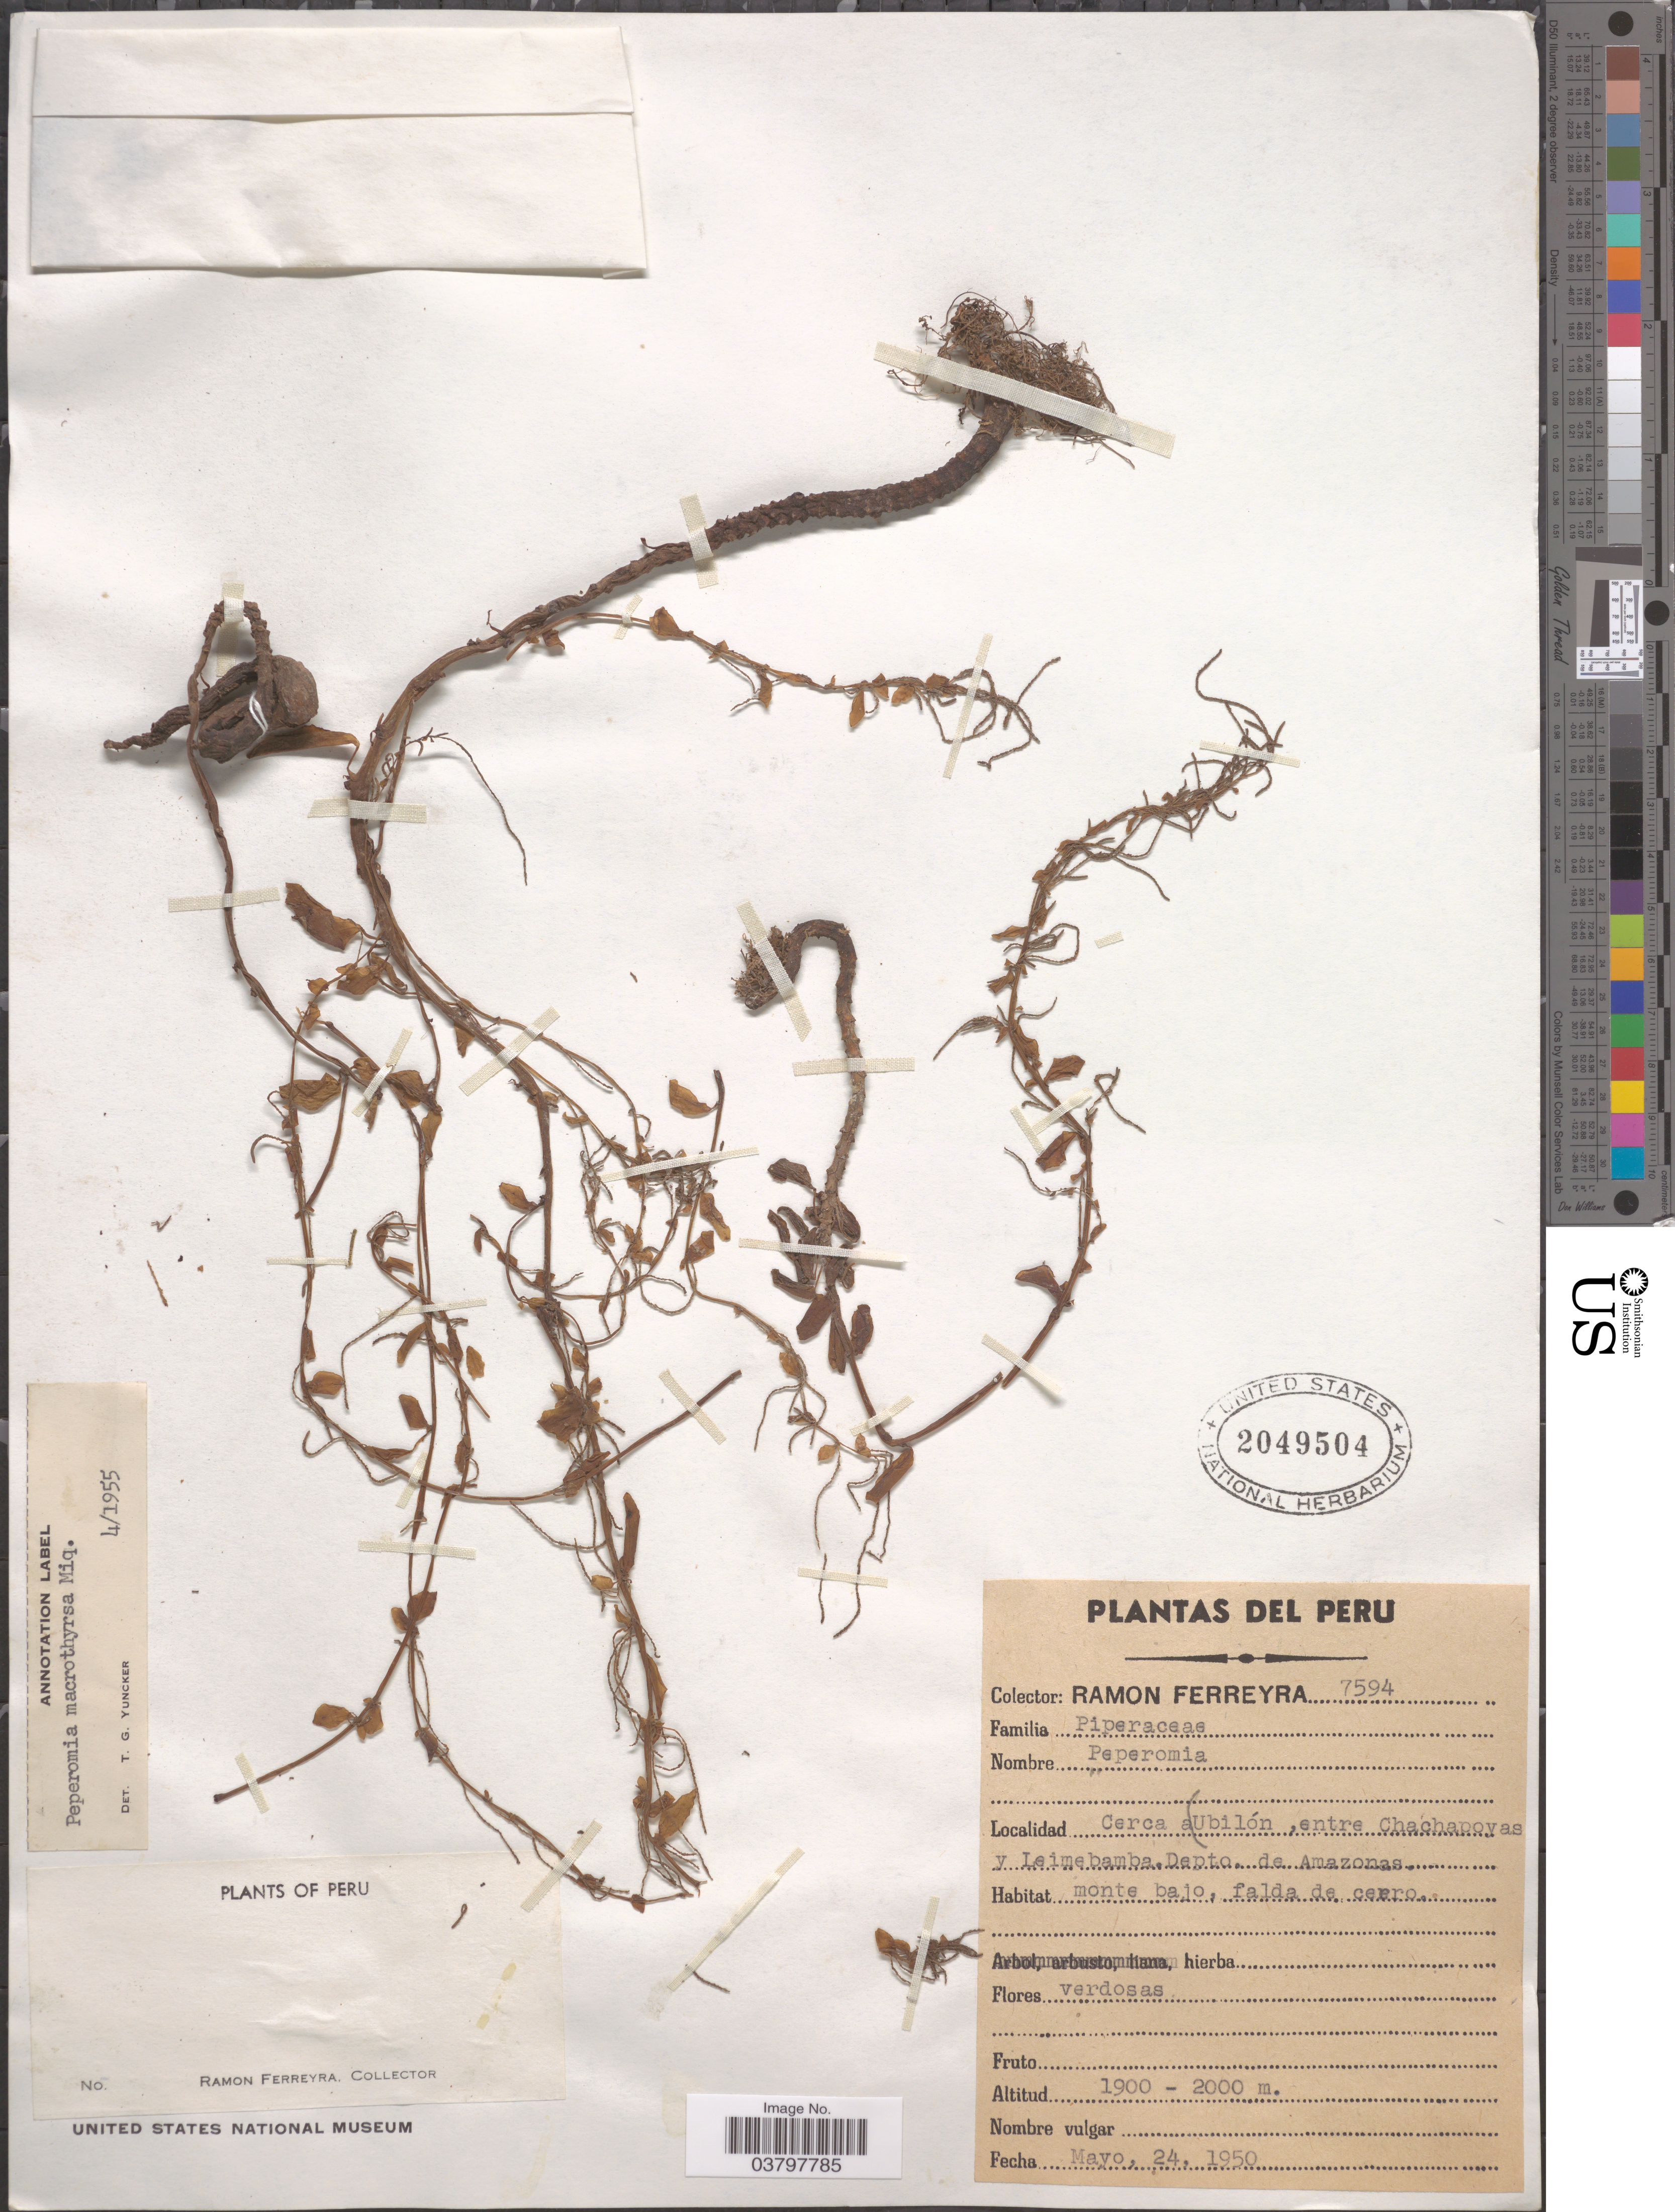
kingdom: Plantae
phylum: Tracheophyta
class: Magnoliopsida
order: Piperales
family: Piperaceae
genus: Peperomia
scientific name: Peperomia macrothyrsa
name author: Miq.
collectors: R. A. Ferreyra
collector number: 7594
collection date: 1950-05-24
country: Peru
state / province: Amazonas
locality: Cerca a Ubilón, entre Chachapoyas y Leimebamba, Depto. de Amazonas.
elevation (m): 1900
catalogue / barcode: US 2049504